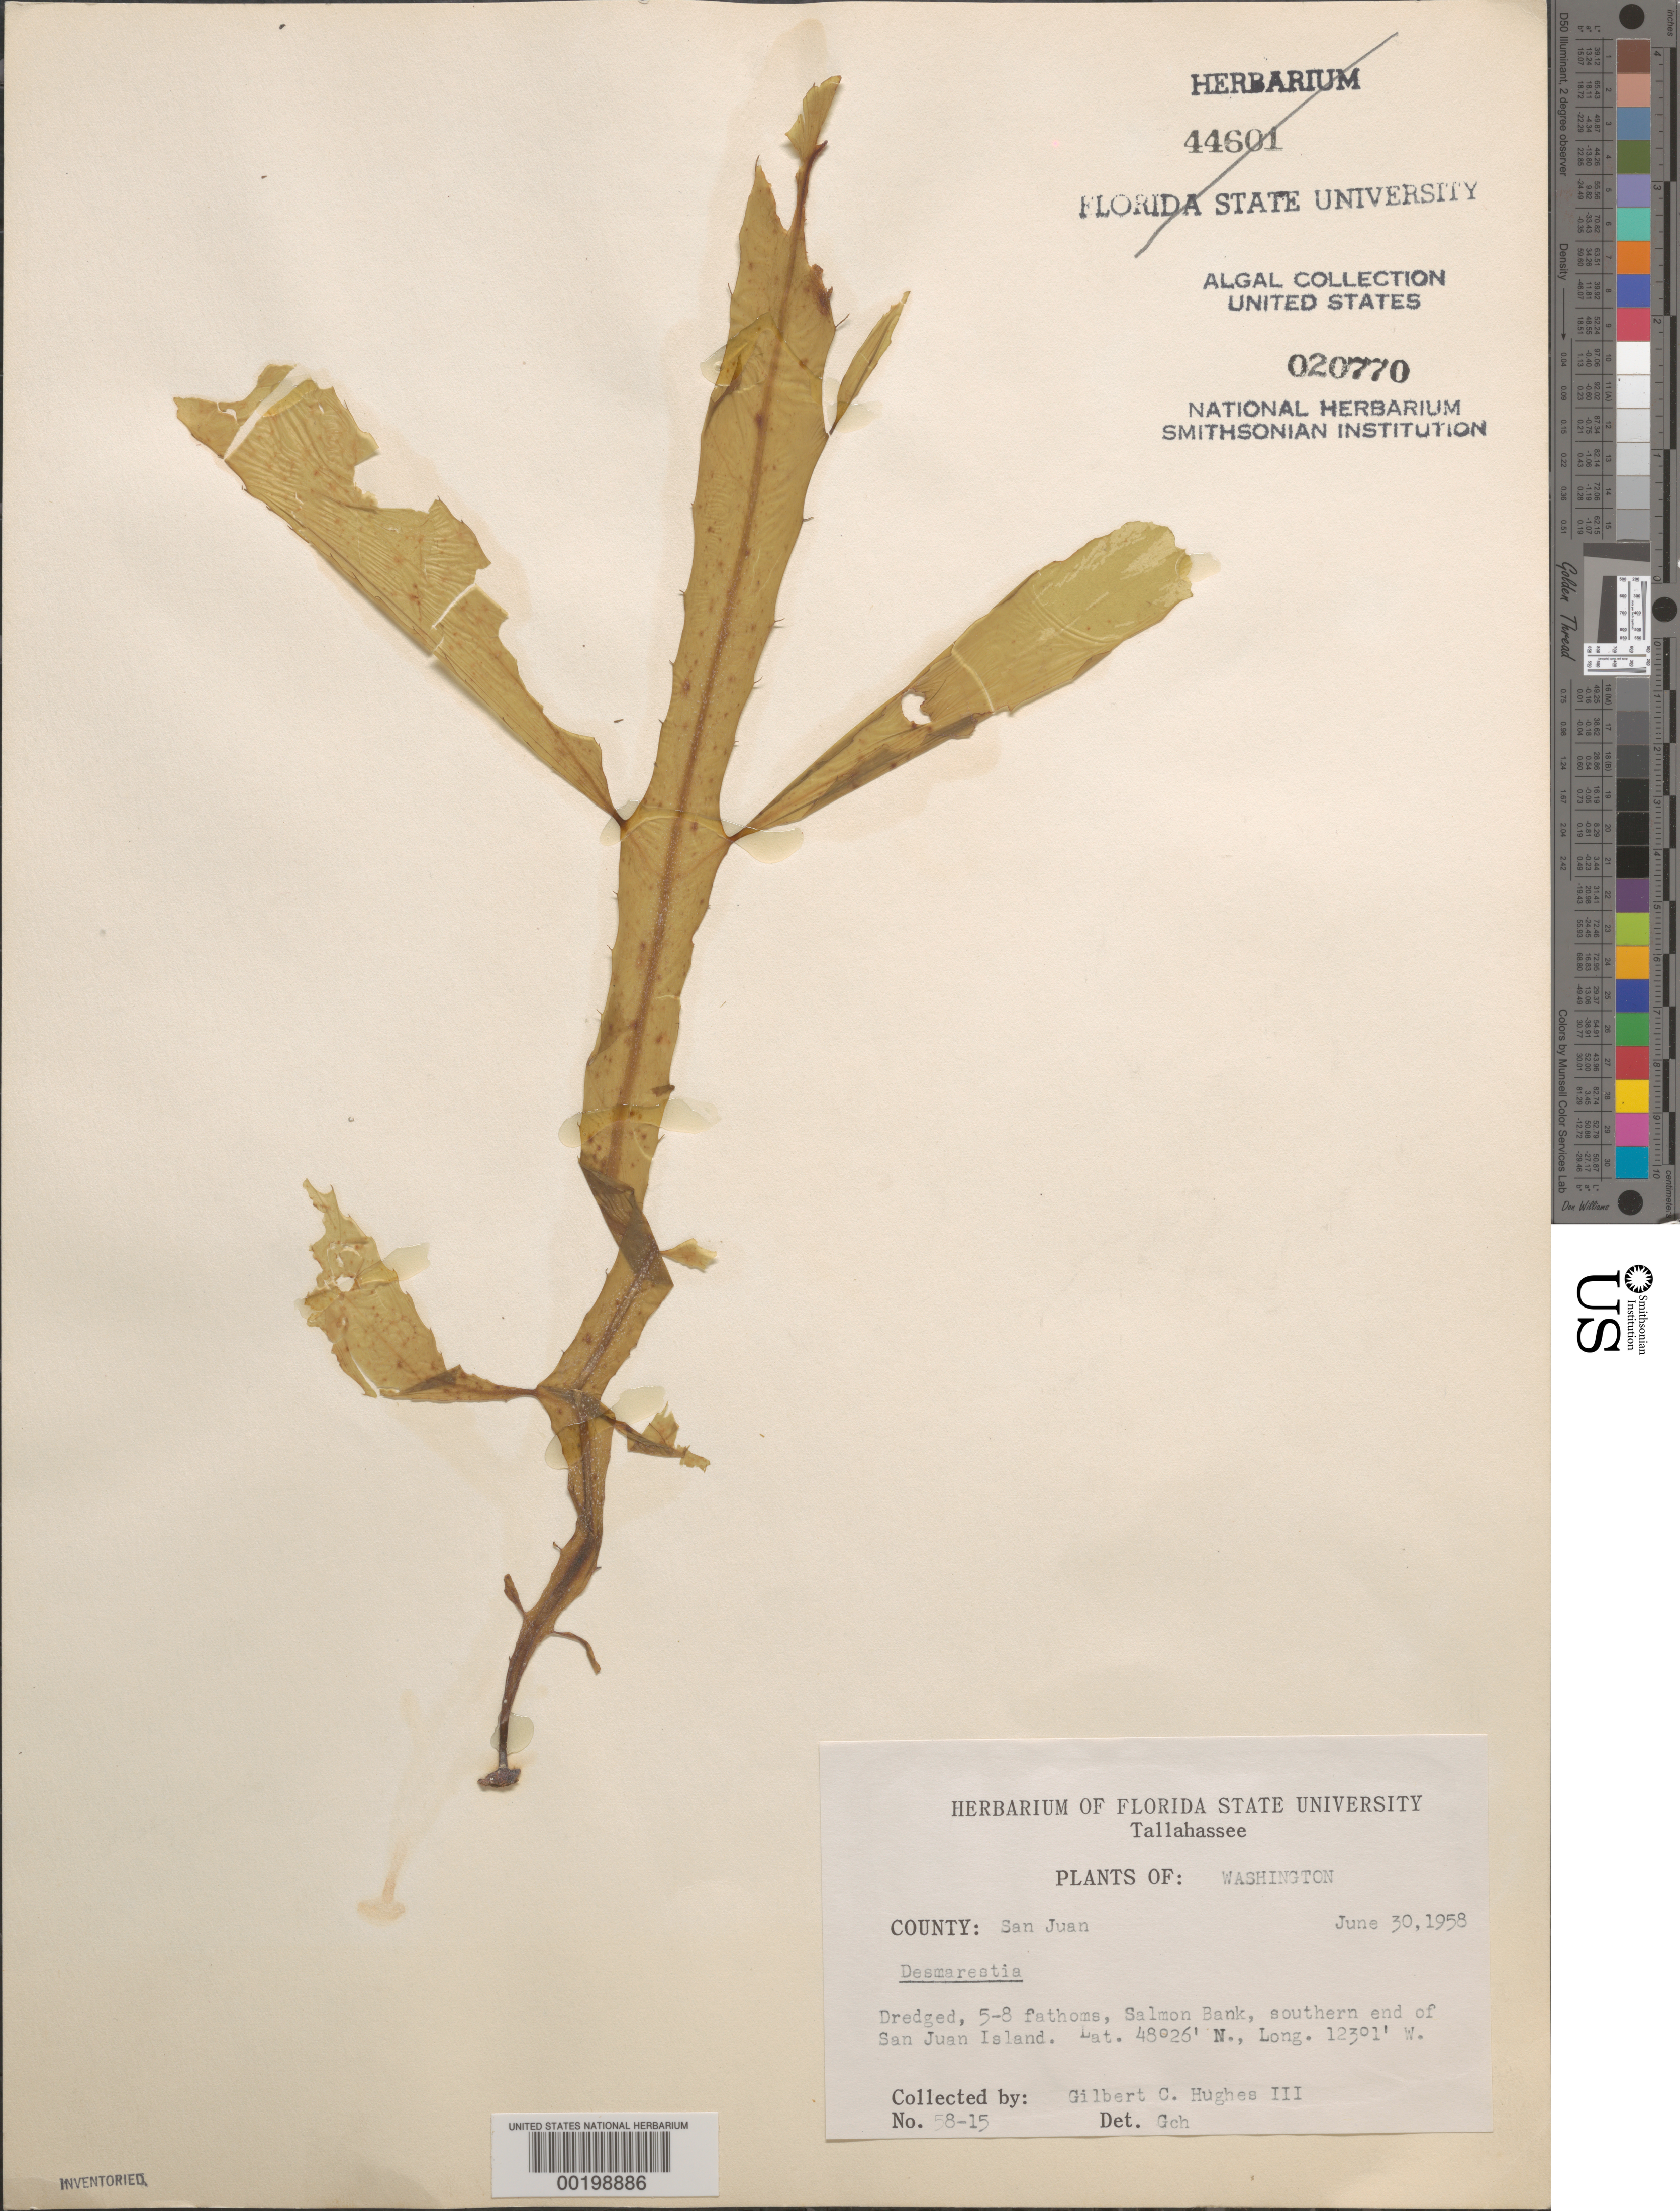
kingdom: Chromista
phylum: Ochrophyta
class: Phaeophyceae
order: Desmarestiales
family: Desmarestiaceae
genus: Desmarestia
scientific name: Desmarestia sp.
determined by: Hughes III, G. C.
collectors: G. Hughes III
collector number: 58-15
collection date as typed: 30 Jun 1958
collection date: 1958-06-30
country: United States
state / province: Washington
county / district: San Juan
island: San Juan Island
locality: Salmon Bank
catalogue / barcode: US 20770